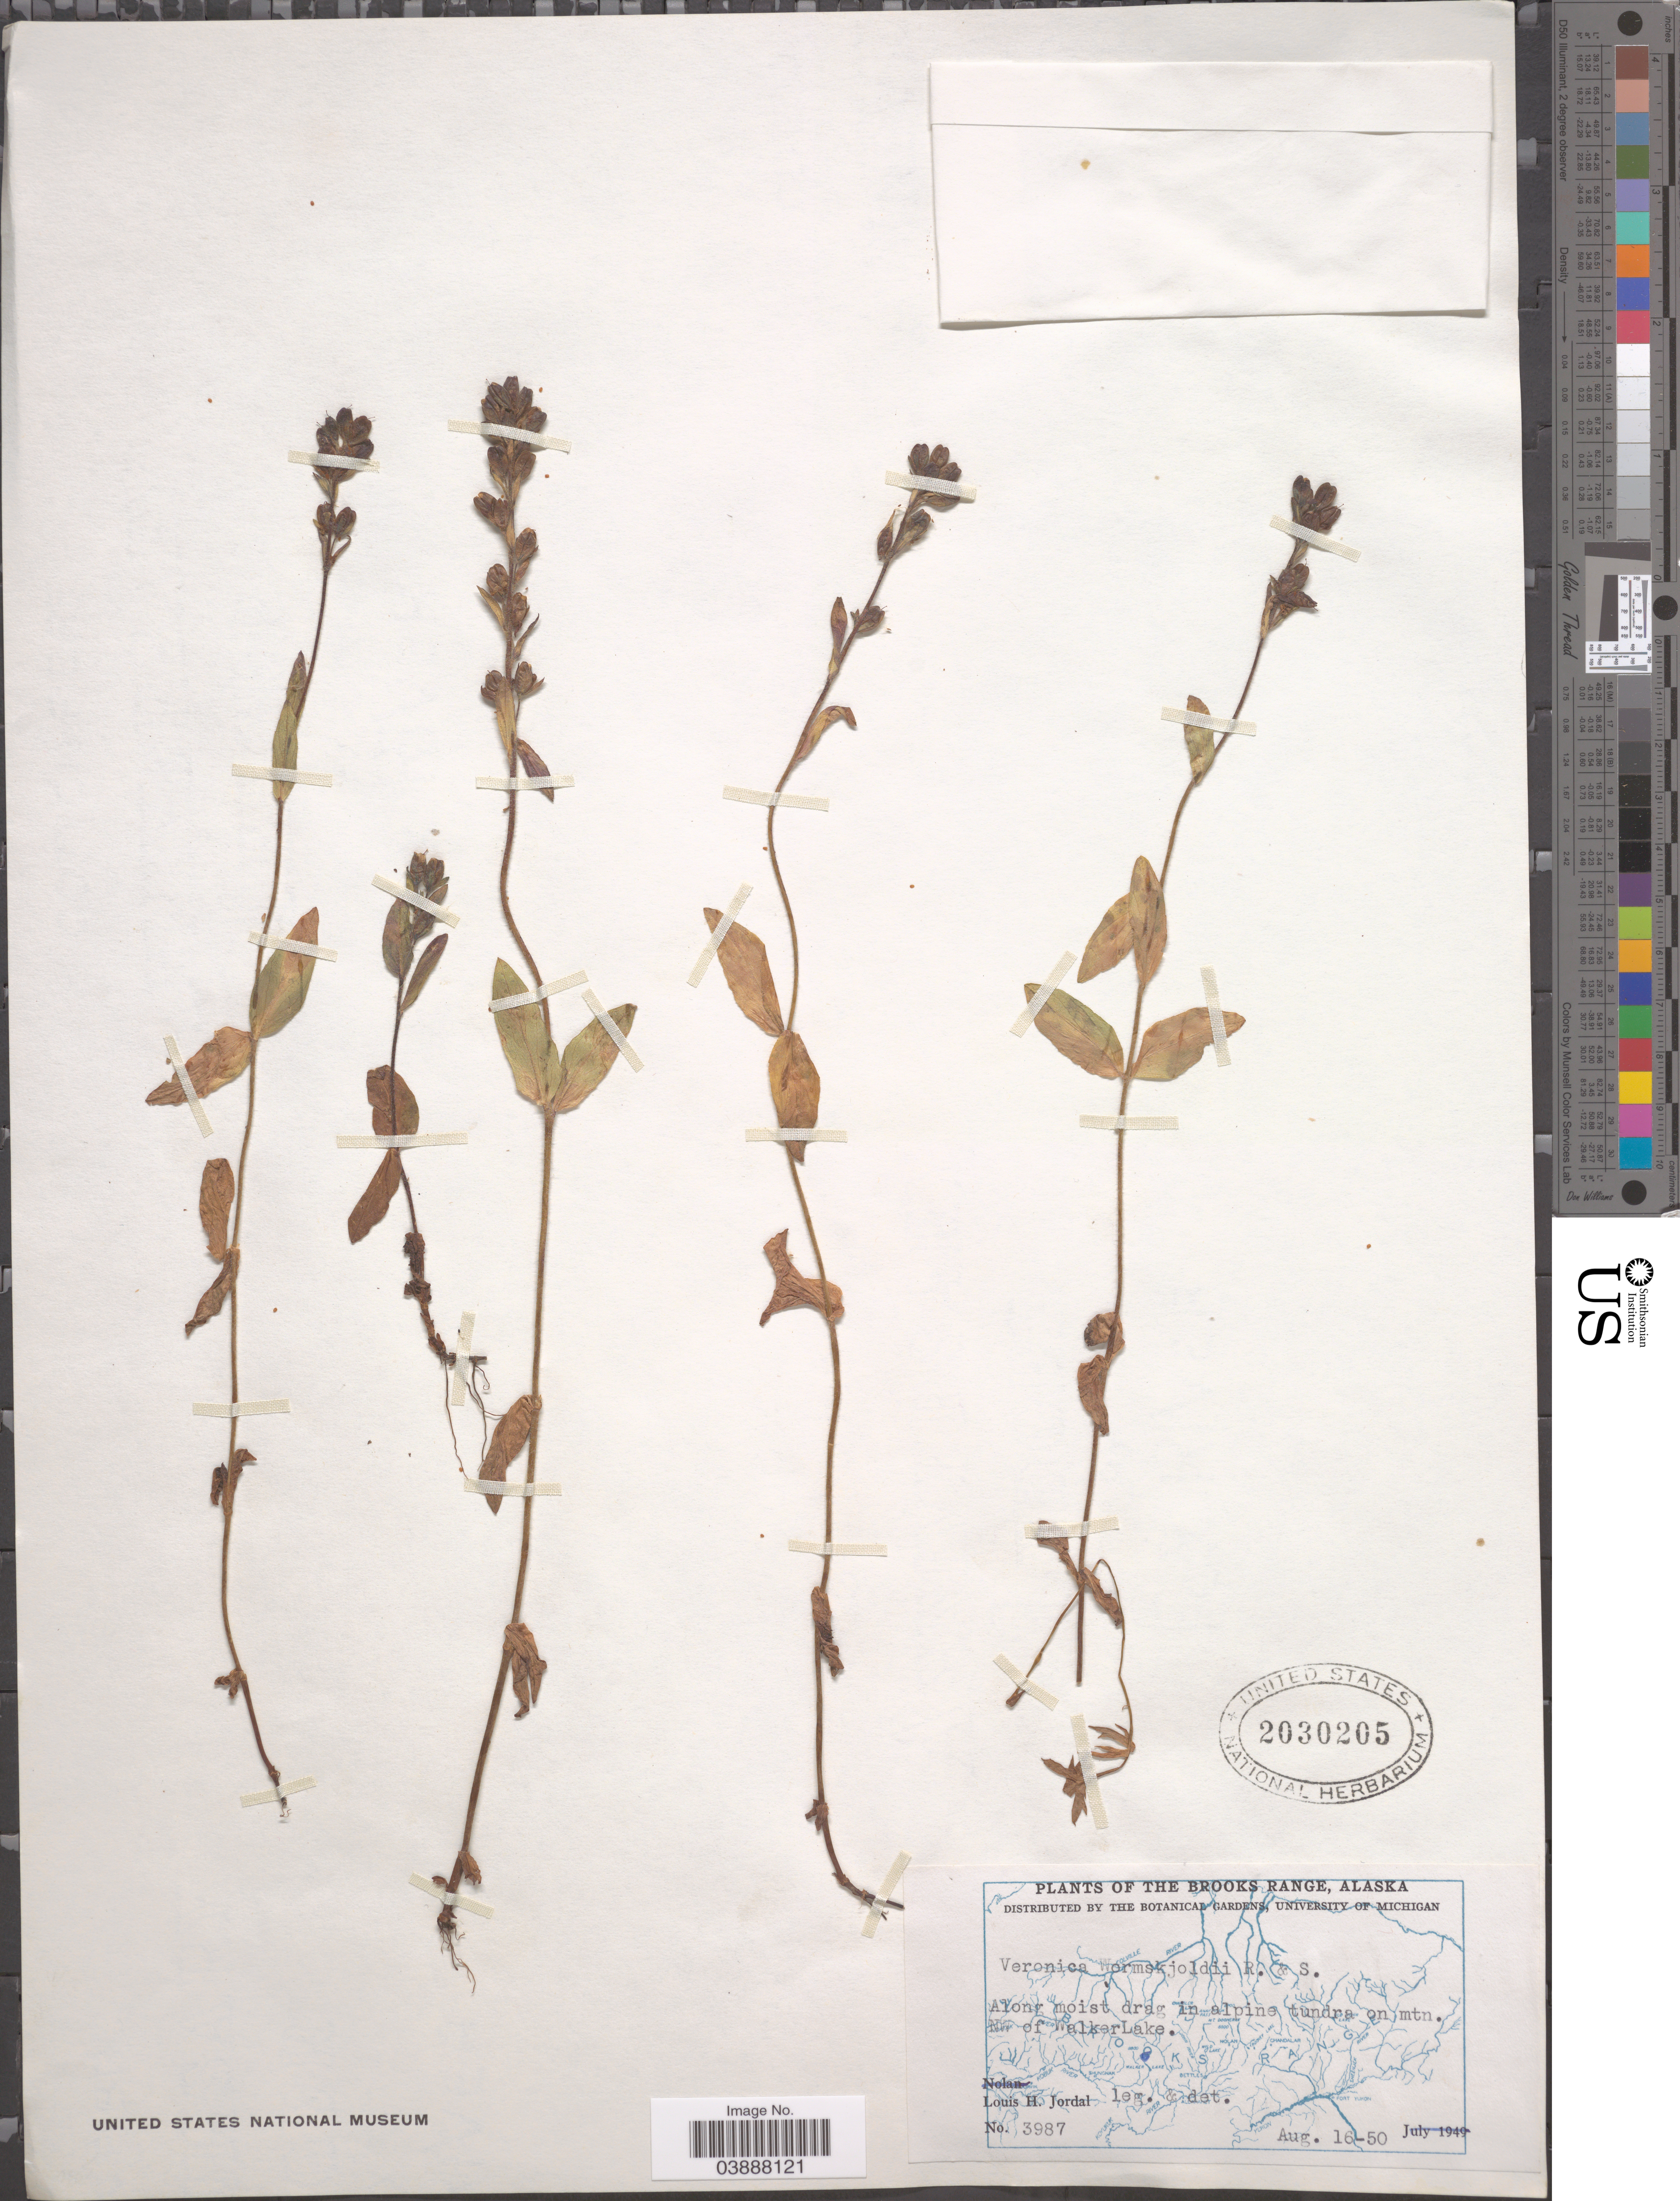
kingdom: Plantae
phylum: Tracheophyta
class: Magnoliopsida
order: Lamiales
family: Plantaginaceae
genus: Veronica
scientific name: Veronica wormskjoldii subsp. wormskjoldii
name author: Roem. & Schult.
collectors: L. Jordal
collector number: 3987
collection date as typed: Transcribed d/m/y: 16/8/50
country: United States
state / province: Alaska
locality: Brooks Range. Along moist drag in alpine tundra on mtn. NW of Walker Lake.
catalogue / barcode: US 2030205